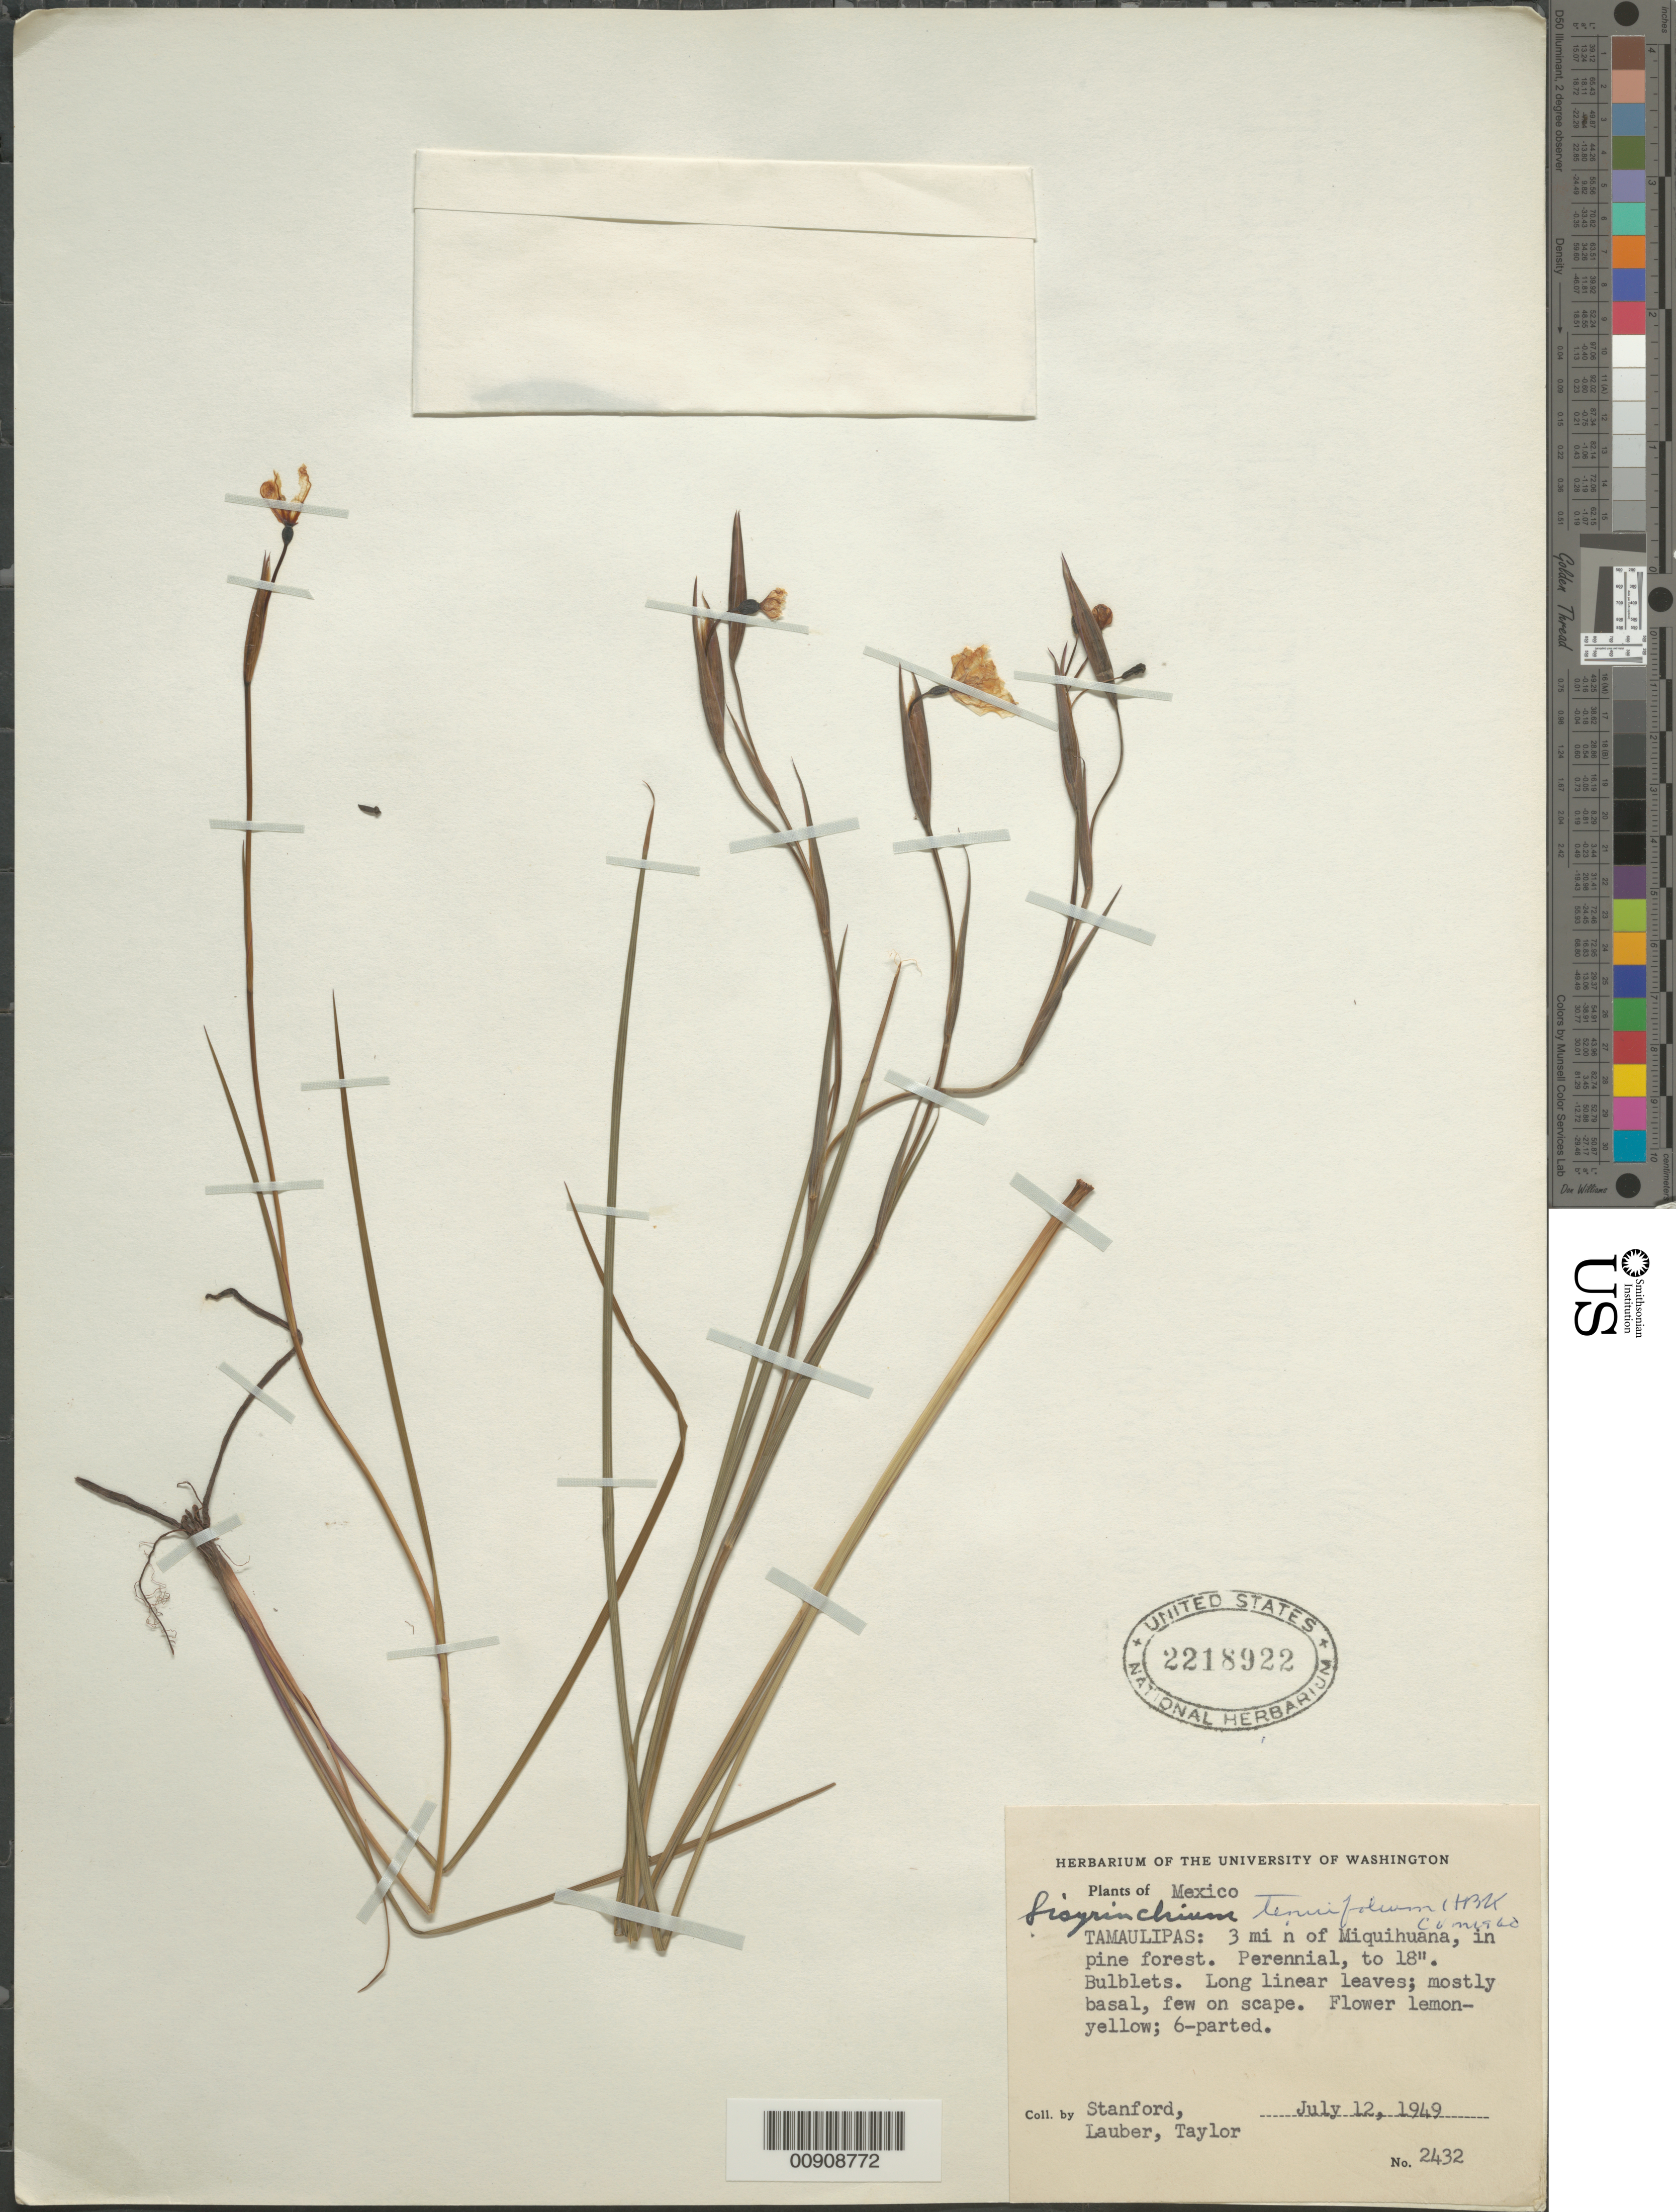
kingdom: Plantae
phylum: Tracheophyta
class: Liliopsida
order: Asparagales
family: Iridaceae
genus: Sisyrinchium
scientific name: Sisyrinchium tenuifolium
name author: Humb. & Bonpl. ex Willd.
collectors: -. Stanford, Lauber, -- & -- Taylor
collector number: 2432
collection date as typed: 12 Jul 1949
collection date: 1949-07-12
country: Mexico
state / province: Tamaulipas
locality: Tamaulipas, 3 mi N of Miquihuana.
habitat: In pine forest.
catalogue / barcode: US 2218922